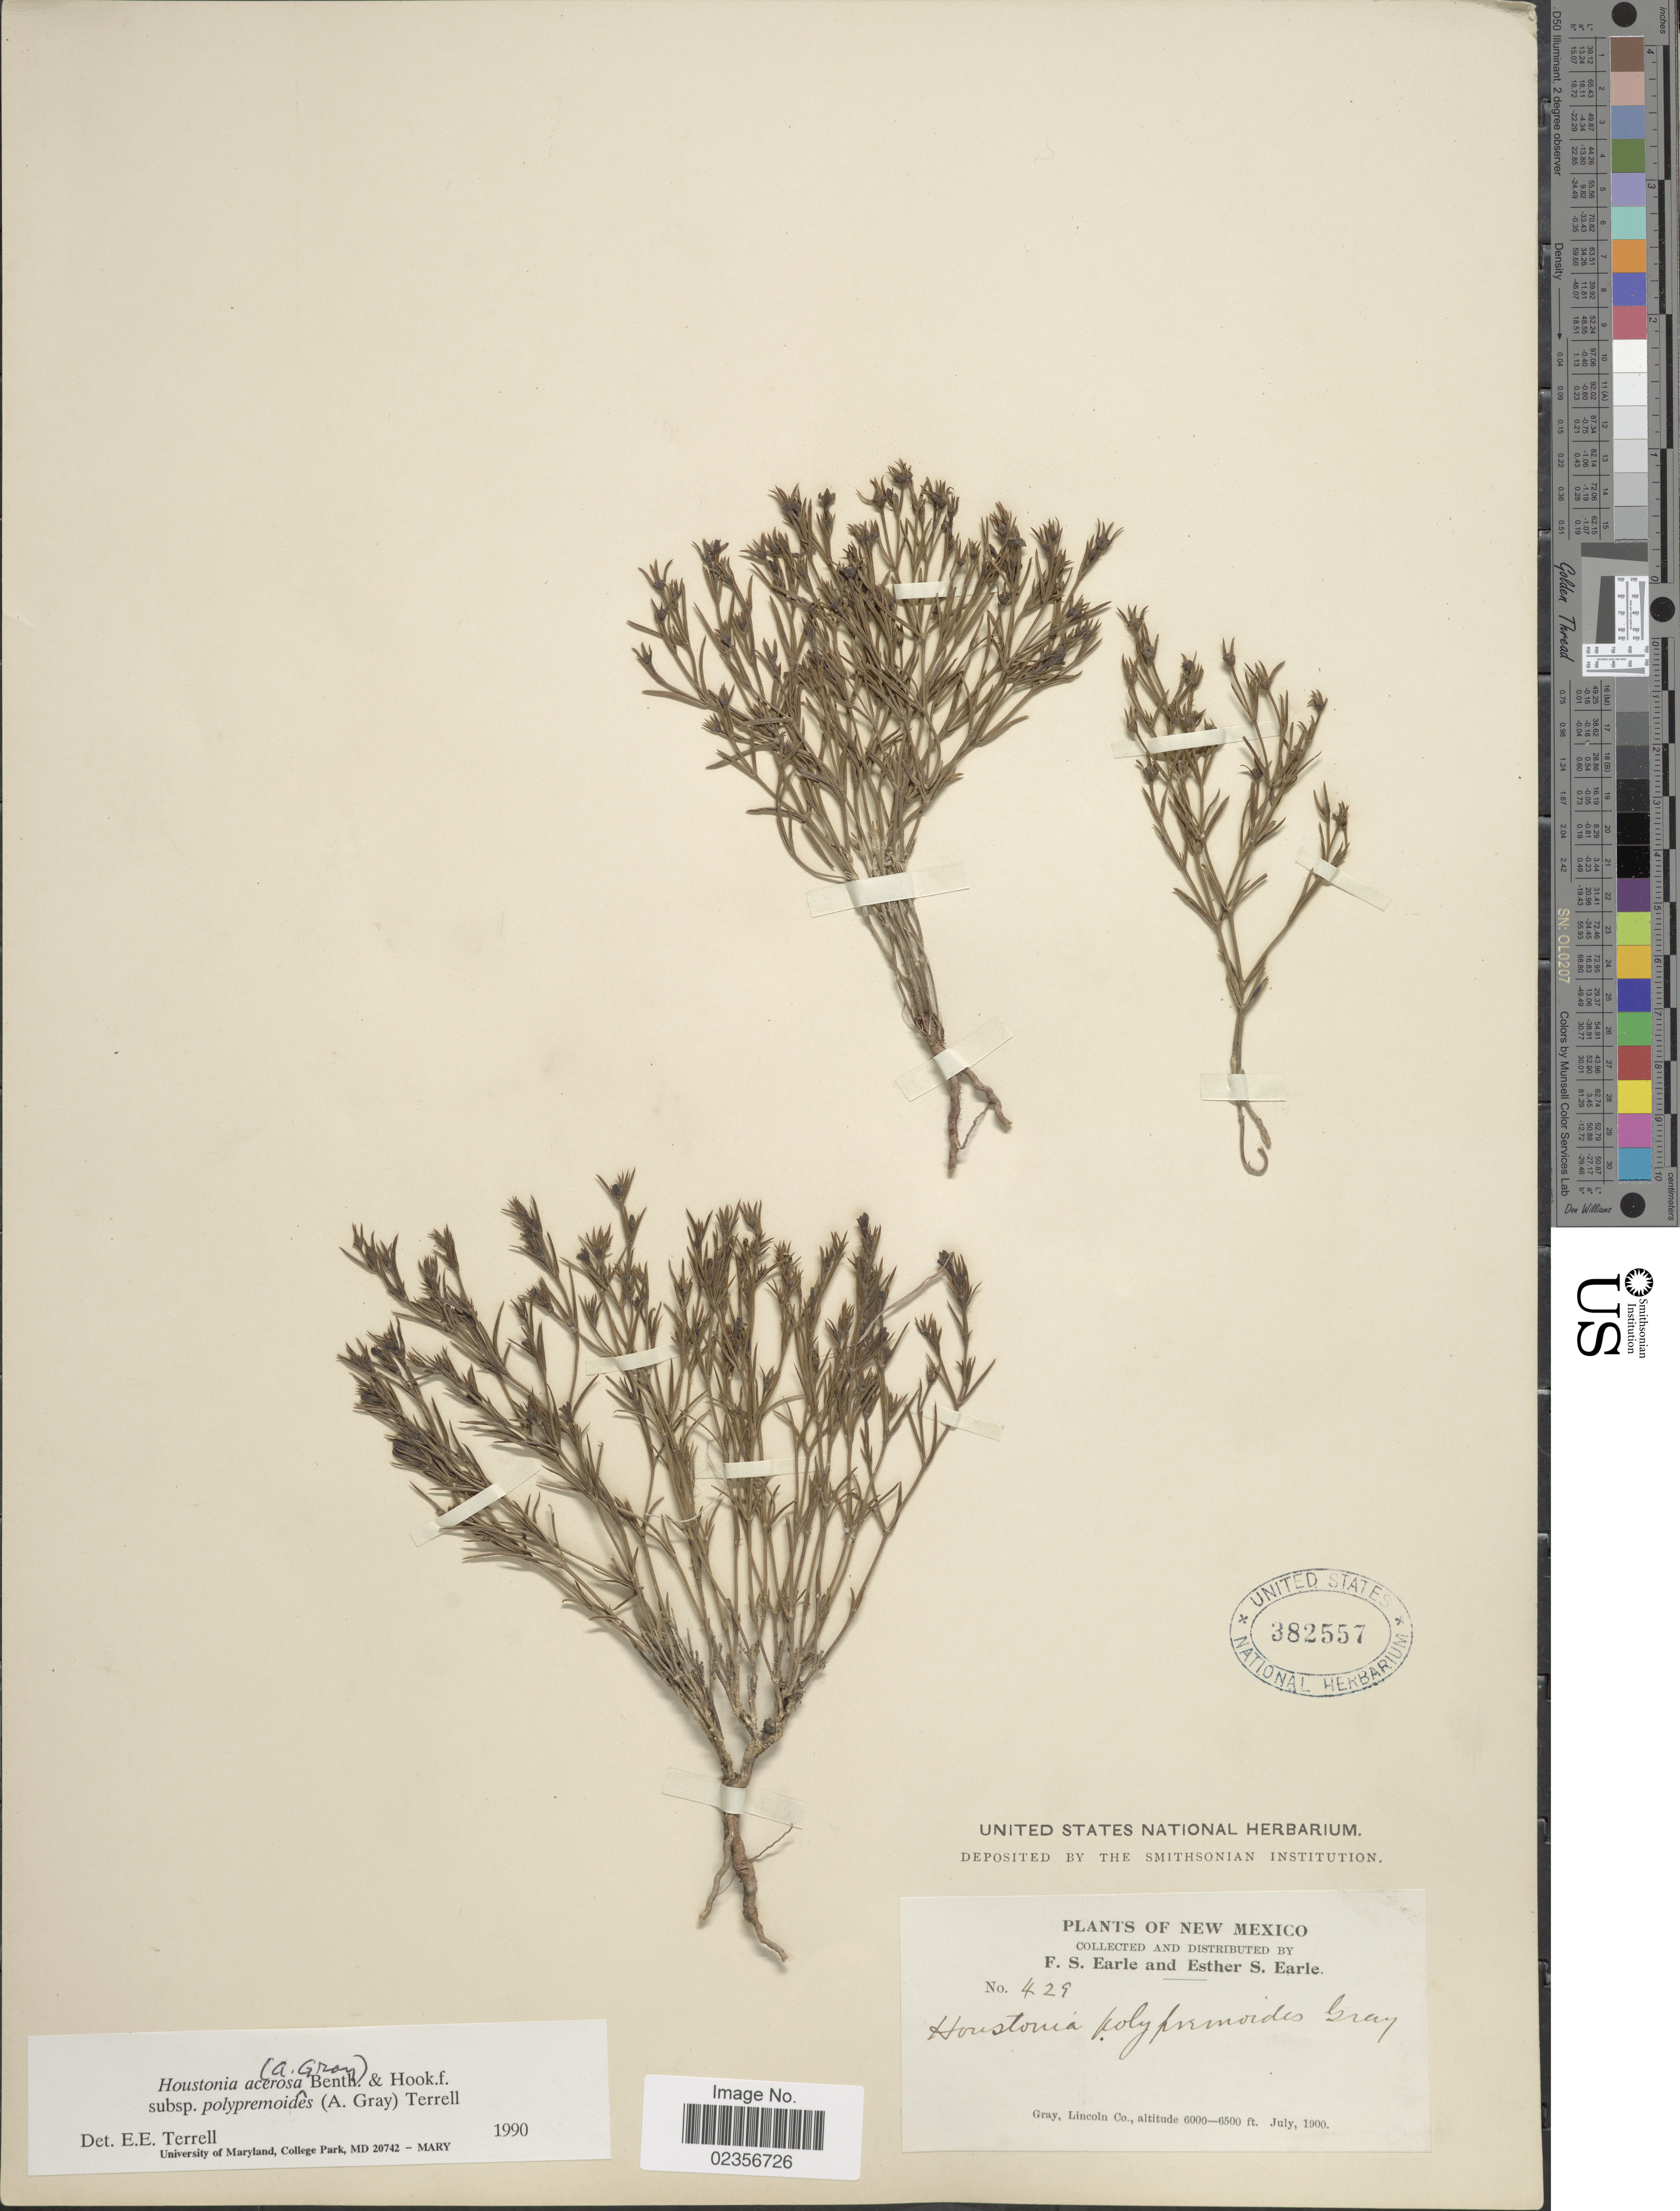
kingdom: Plantae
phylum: Tracheophyta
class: Magnoliopsida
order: Gentianales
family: Rubiaceae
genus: Houstonia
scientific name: Houstonia acerosa var. polypremoides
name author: (A. Gray) Terrell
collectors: F. S. Earle & E. S. Earle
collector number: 429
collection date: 1900-07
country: United States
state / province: New Mexico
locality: Gray, Lincoln Co.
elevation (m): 1829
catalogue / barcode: US 382557